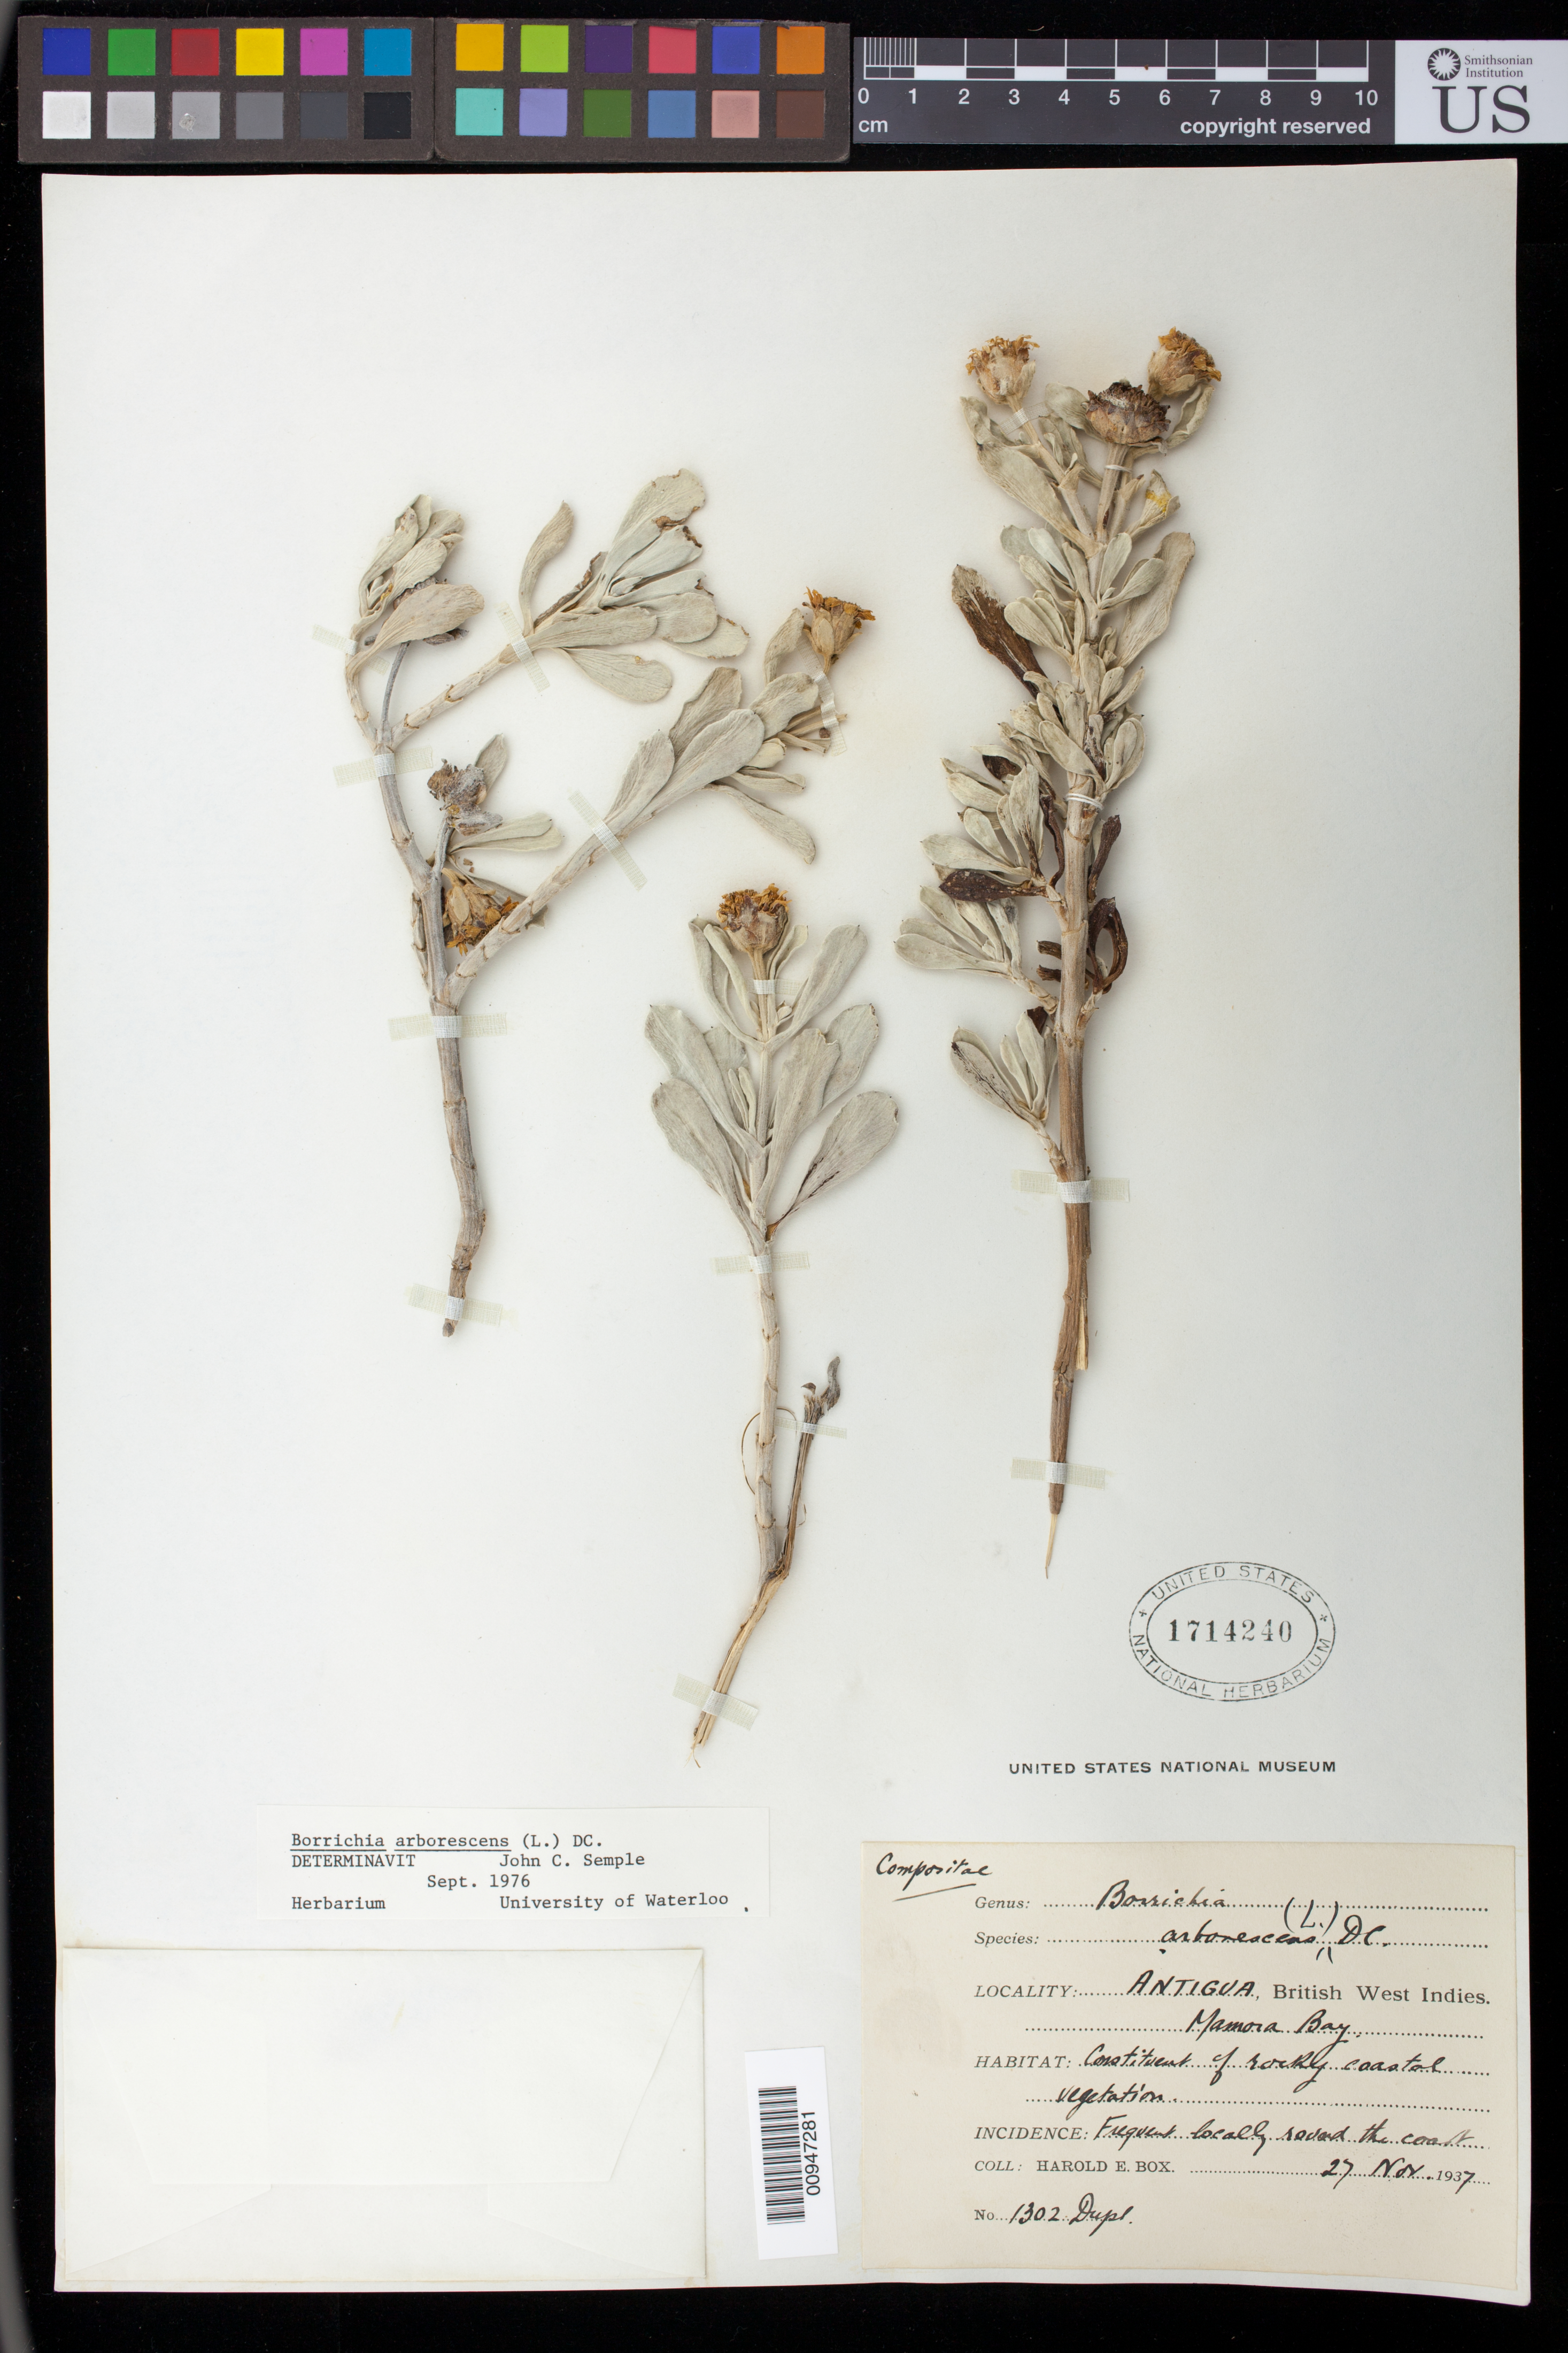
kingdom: Plantae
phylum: Tracheophyta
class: Magnoliopsida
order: Asterales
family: Asteraceae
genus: Borrichia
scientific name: Borrichia arborescens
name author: (L.) DC.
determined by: Semple, J. C.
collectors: H. E. Box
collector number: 1302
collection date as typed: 27 Nov 1937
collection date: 1937-11-27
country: Antigua and Barbuda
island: Leeward Is.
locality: Mamora Bay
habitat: Constituent of rocky coastal vegetation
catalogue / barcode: US 1714240